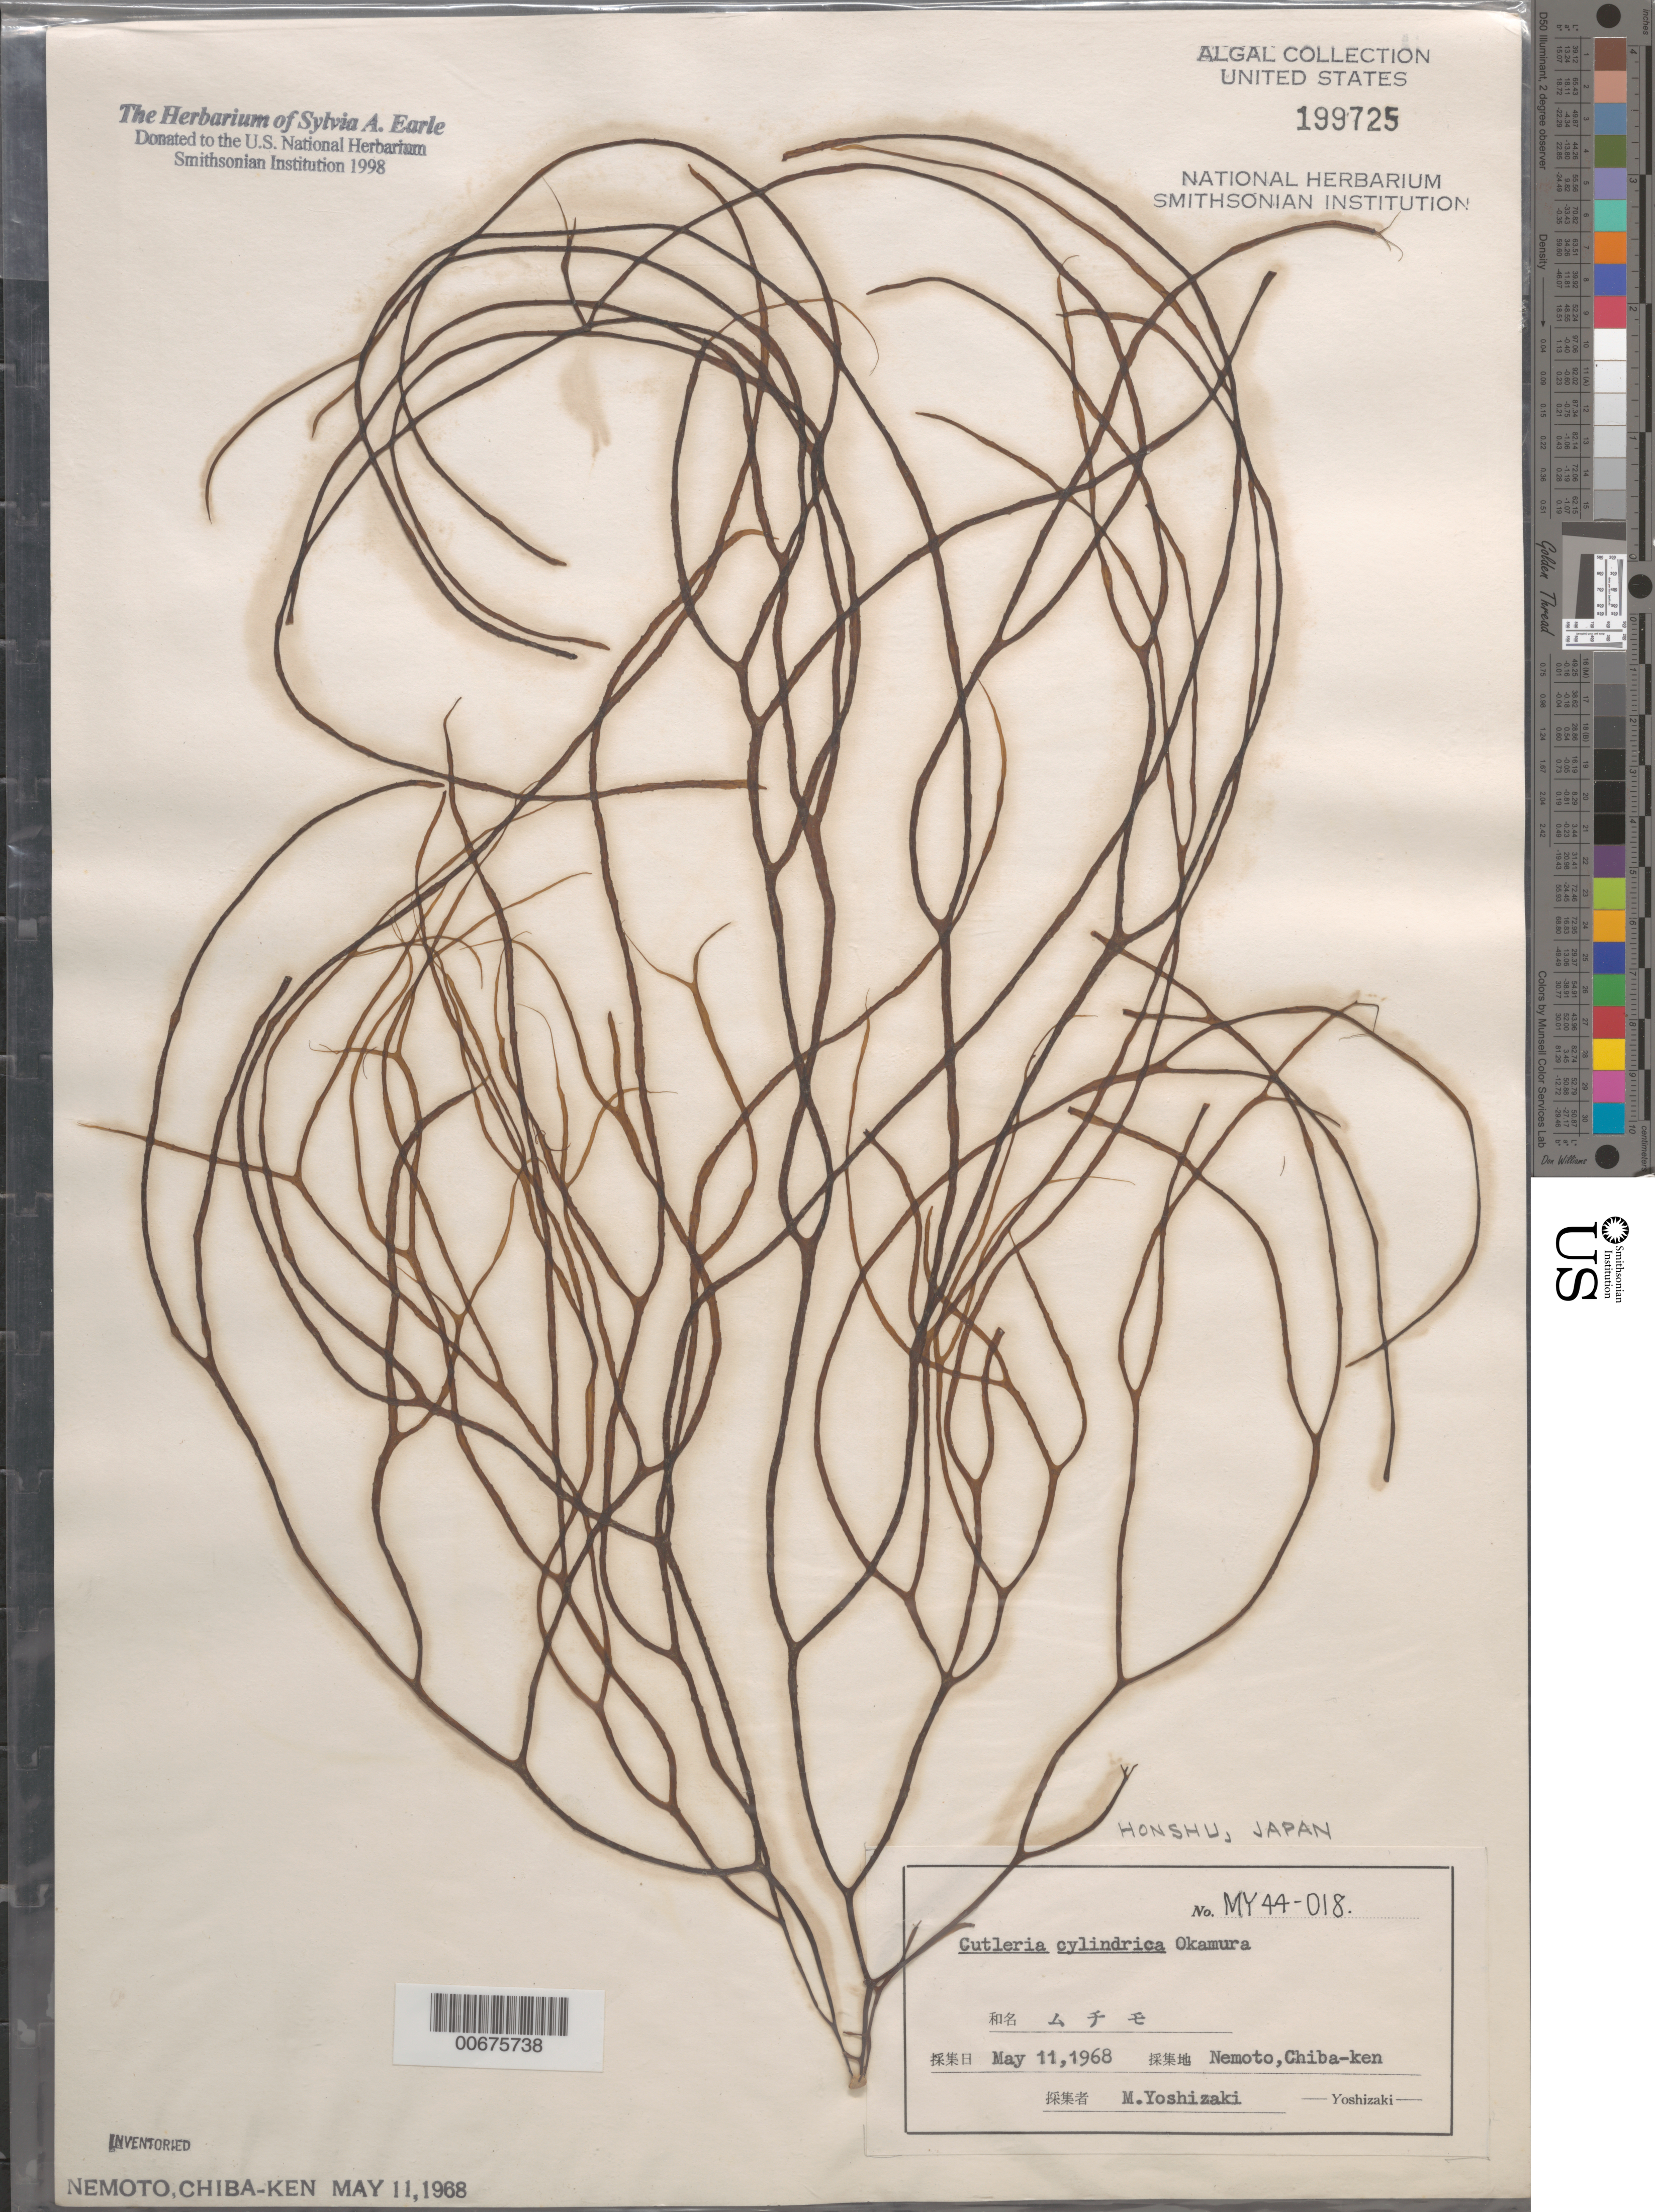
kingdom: Chromista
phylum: Ochrophyta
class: Phaeophyceae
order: Cutleriales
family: Cutleriaceae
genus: Mutimo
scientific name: Mutimo cylindricus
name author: (Okamura) H.Kawai & T. Kitayama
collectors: M. Yoshizaki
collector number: My 44-018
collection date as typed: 11 May 1968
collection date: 1968-05-11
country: Japan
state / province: Tiba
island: Honshu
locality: Nemoto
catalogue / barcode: US 199725